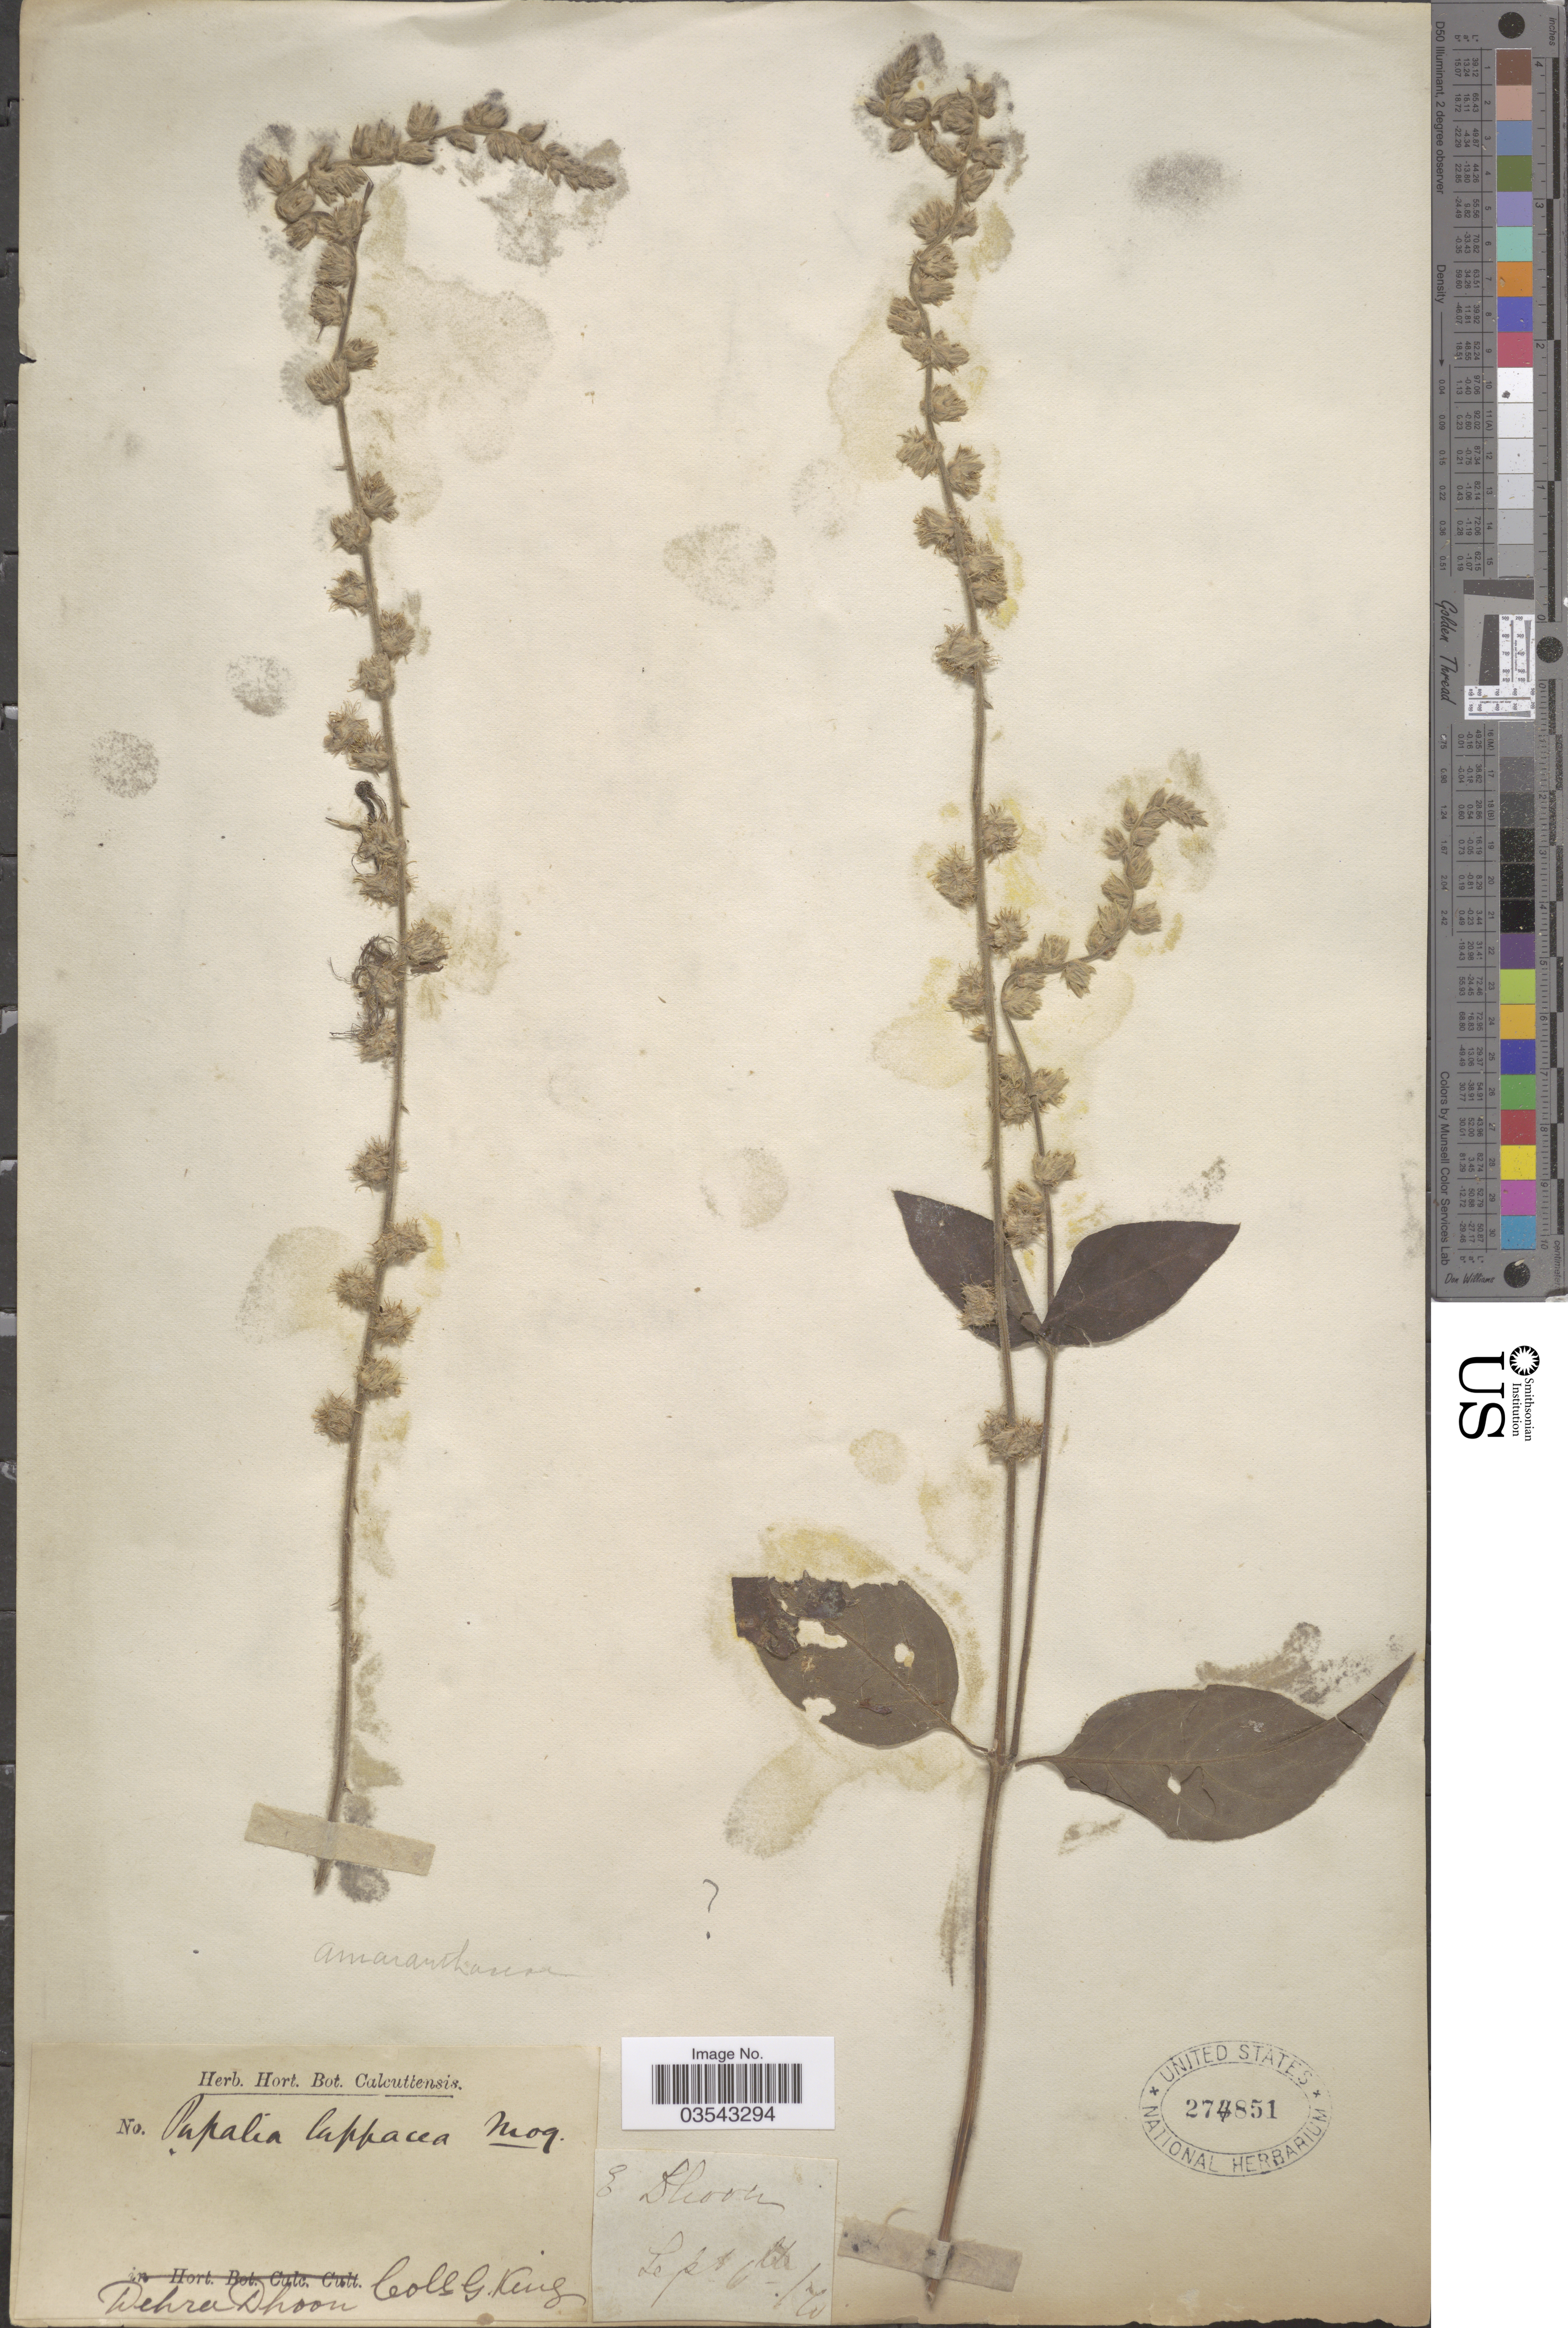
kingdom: Plantae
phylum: Tracheophyta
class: Magnoliopsida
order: Caryophyllales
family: Amaranthaceae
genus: Pupalia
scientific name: Pupalia lappacea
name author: (L.) A. Juss.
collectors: G. King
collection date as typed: Transcribed d/m/y: 6/9/70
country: India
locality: Dehra Dhoom.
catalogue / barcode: US 274851